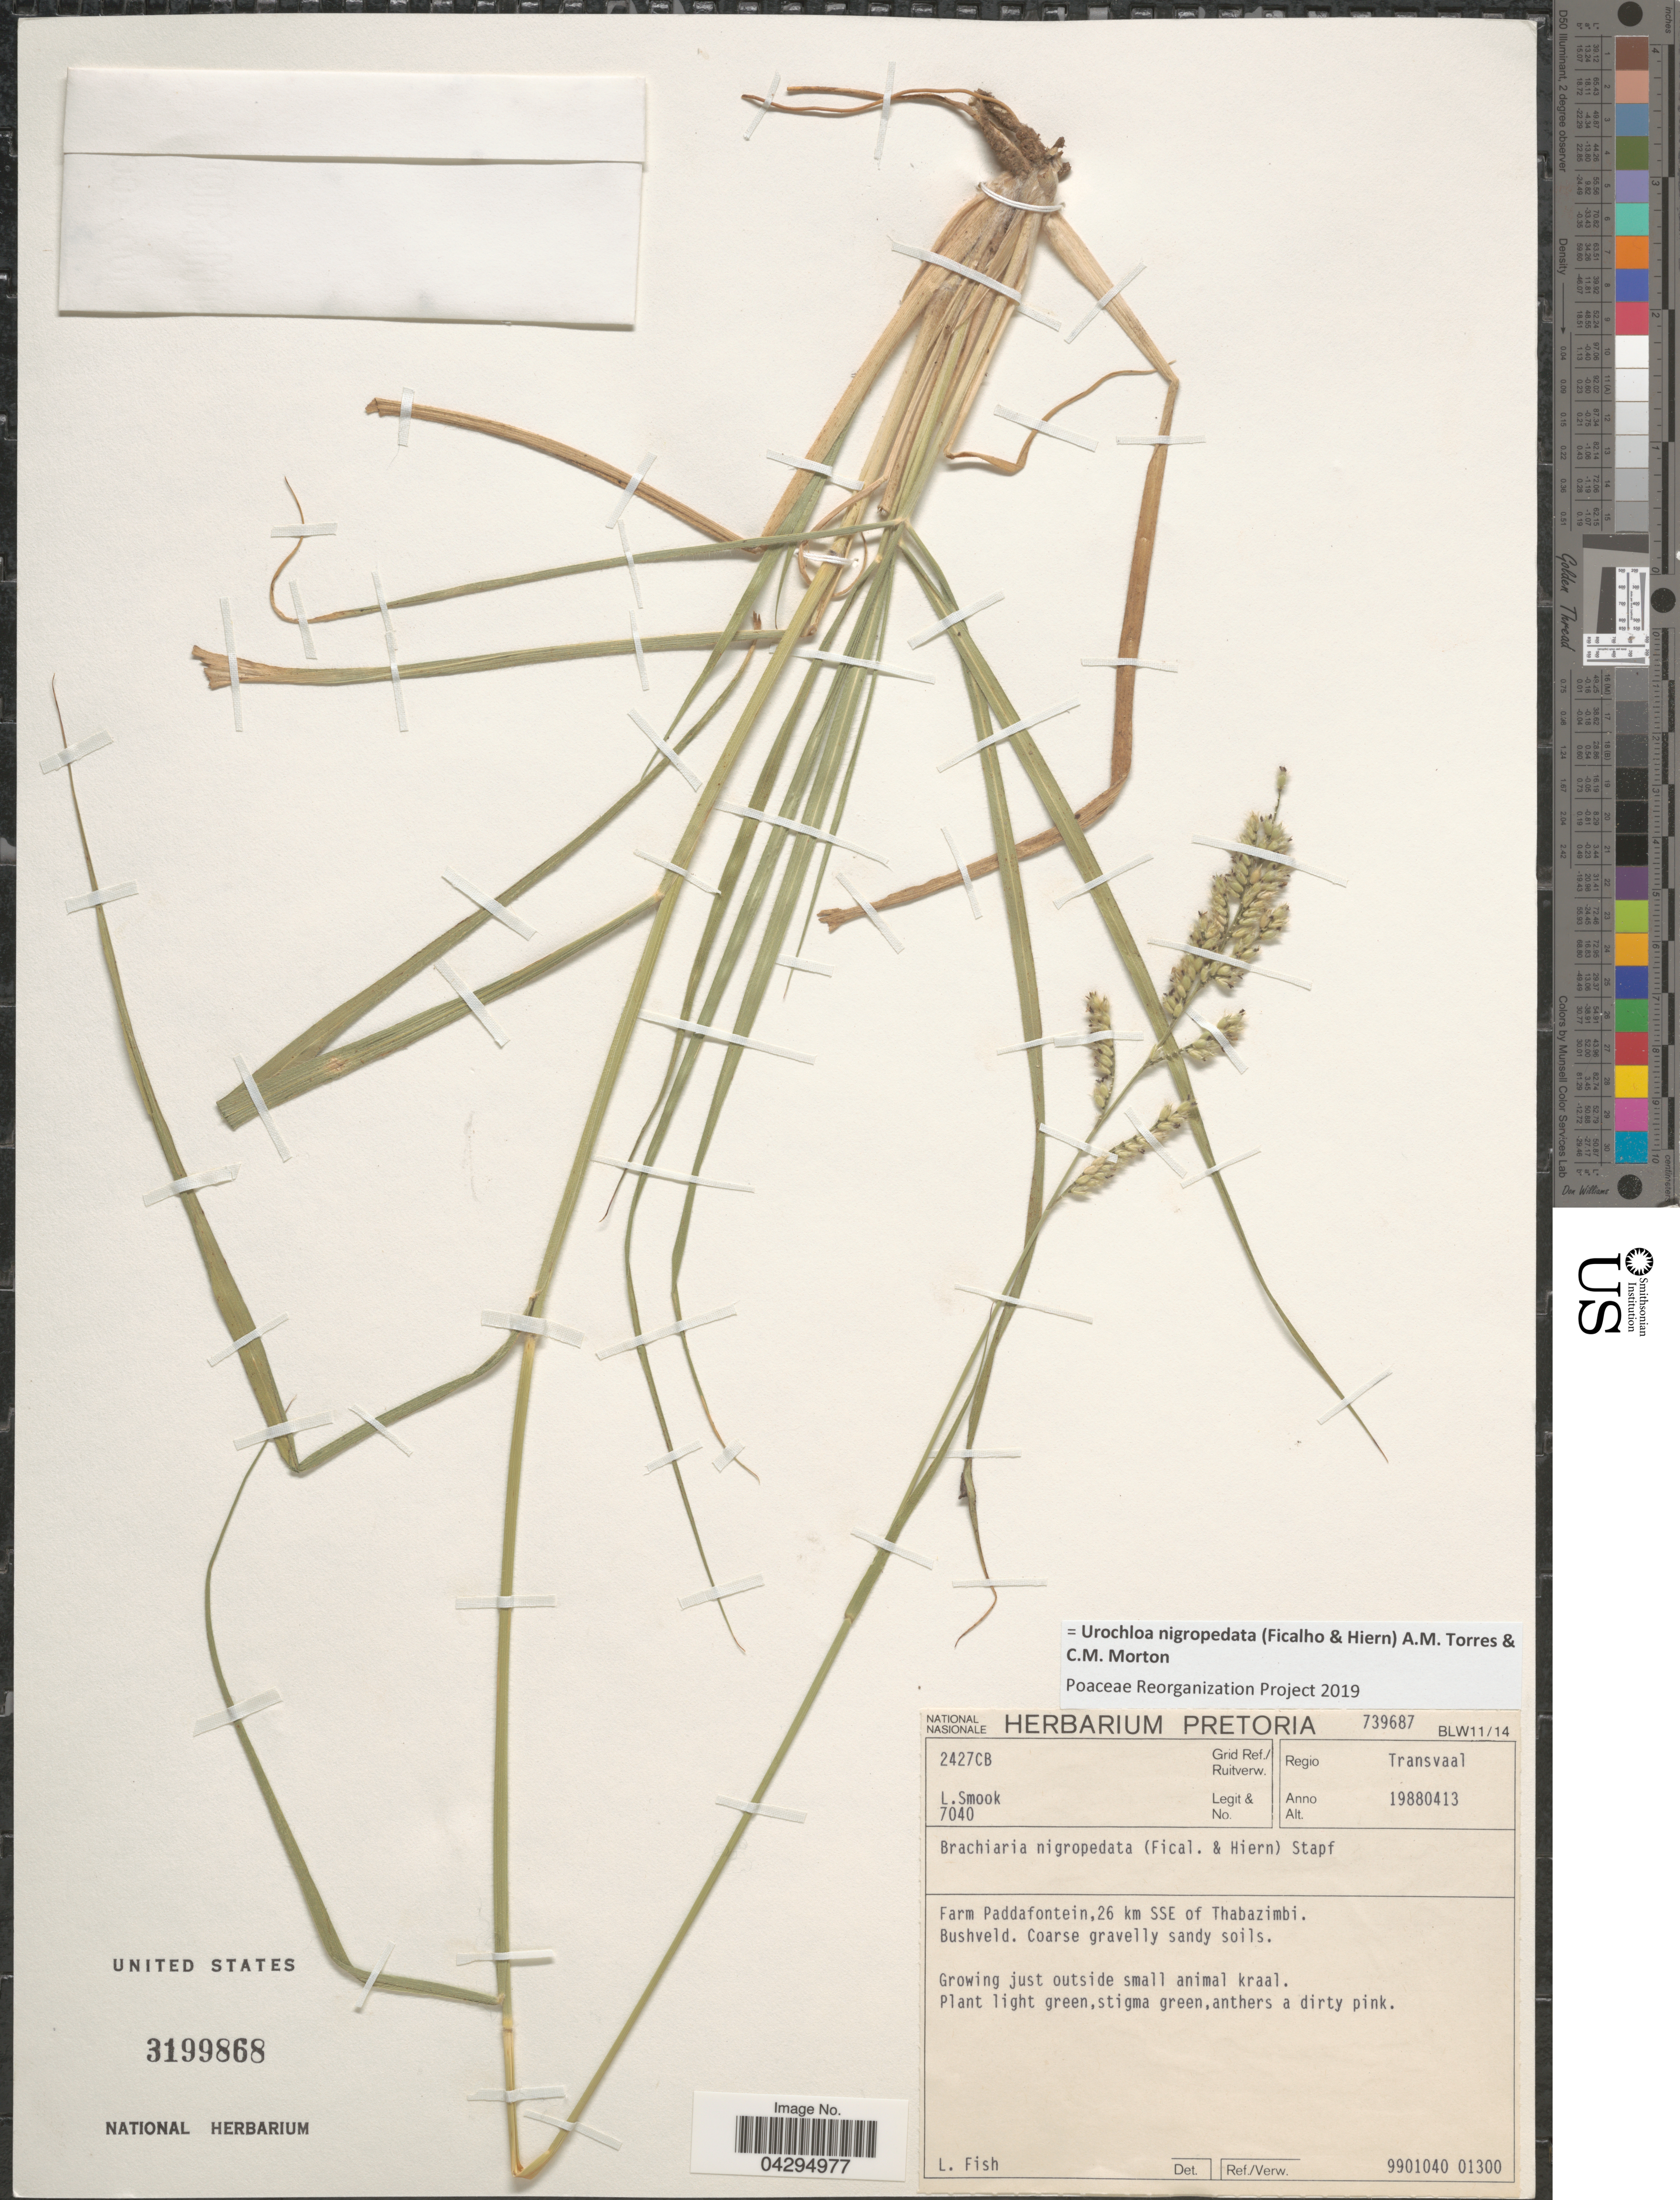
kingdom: Plantae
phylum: Tracheophyta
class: Liliopsida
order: Poales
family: Poaceae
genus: Urochloa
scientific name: Urochloa nigropedata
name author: (Ficalho & Hiern) A.M. Torres & C.M. Morton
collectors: L. Smook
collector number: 7040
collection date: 1988-04-13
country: South Africa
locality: Grid Ref./ Ruitverw. 2427CB. Regio Transvaal. Farm Paddafontein,26 km SSE of Thabazimbi.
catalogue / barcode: US 3199868